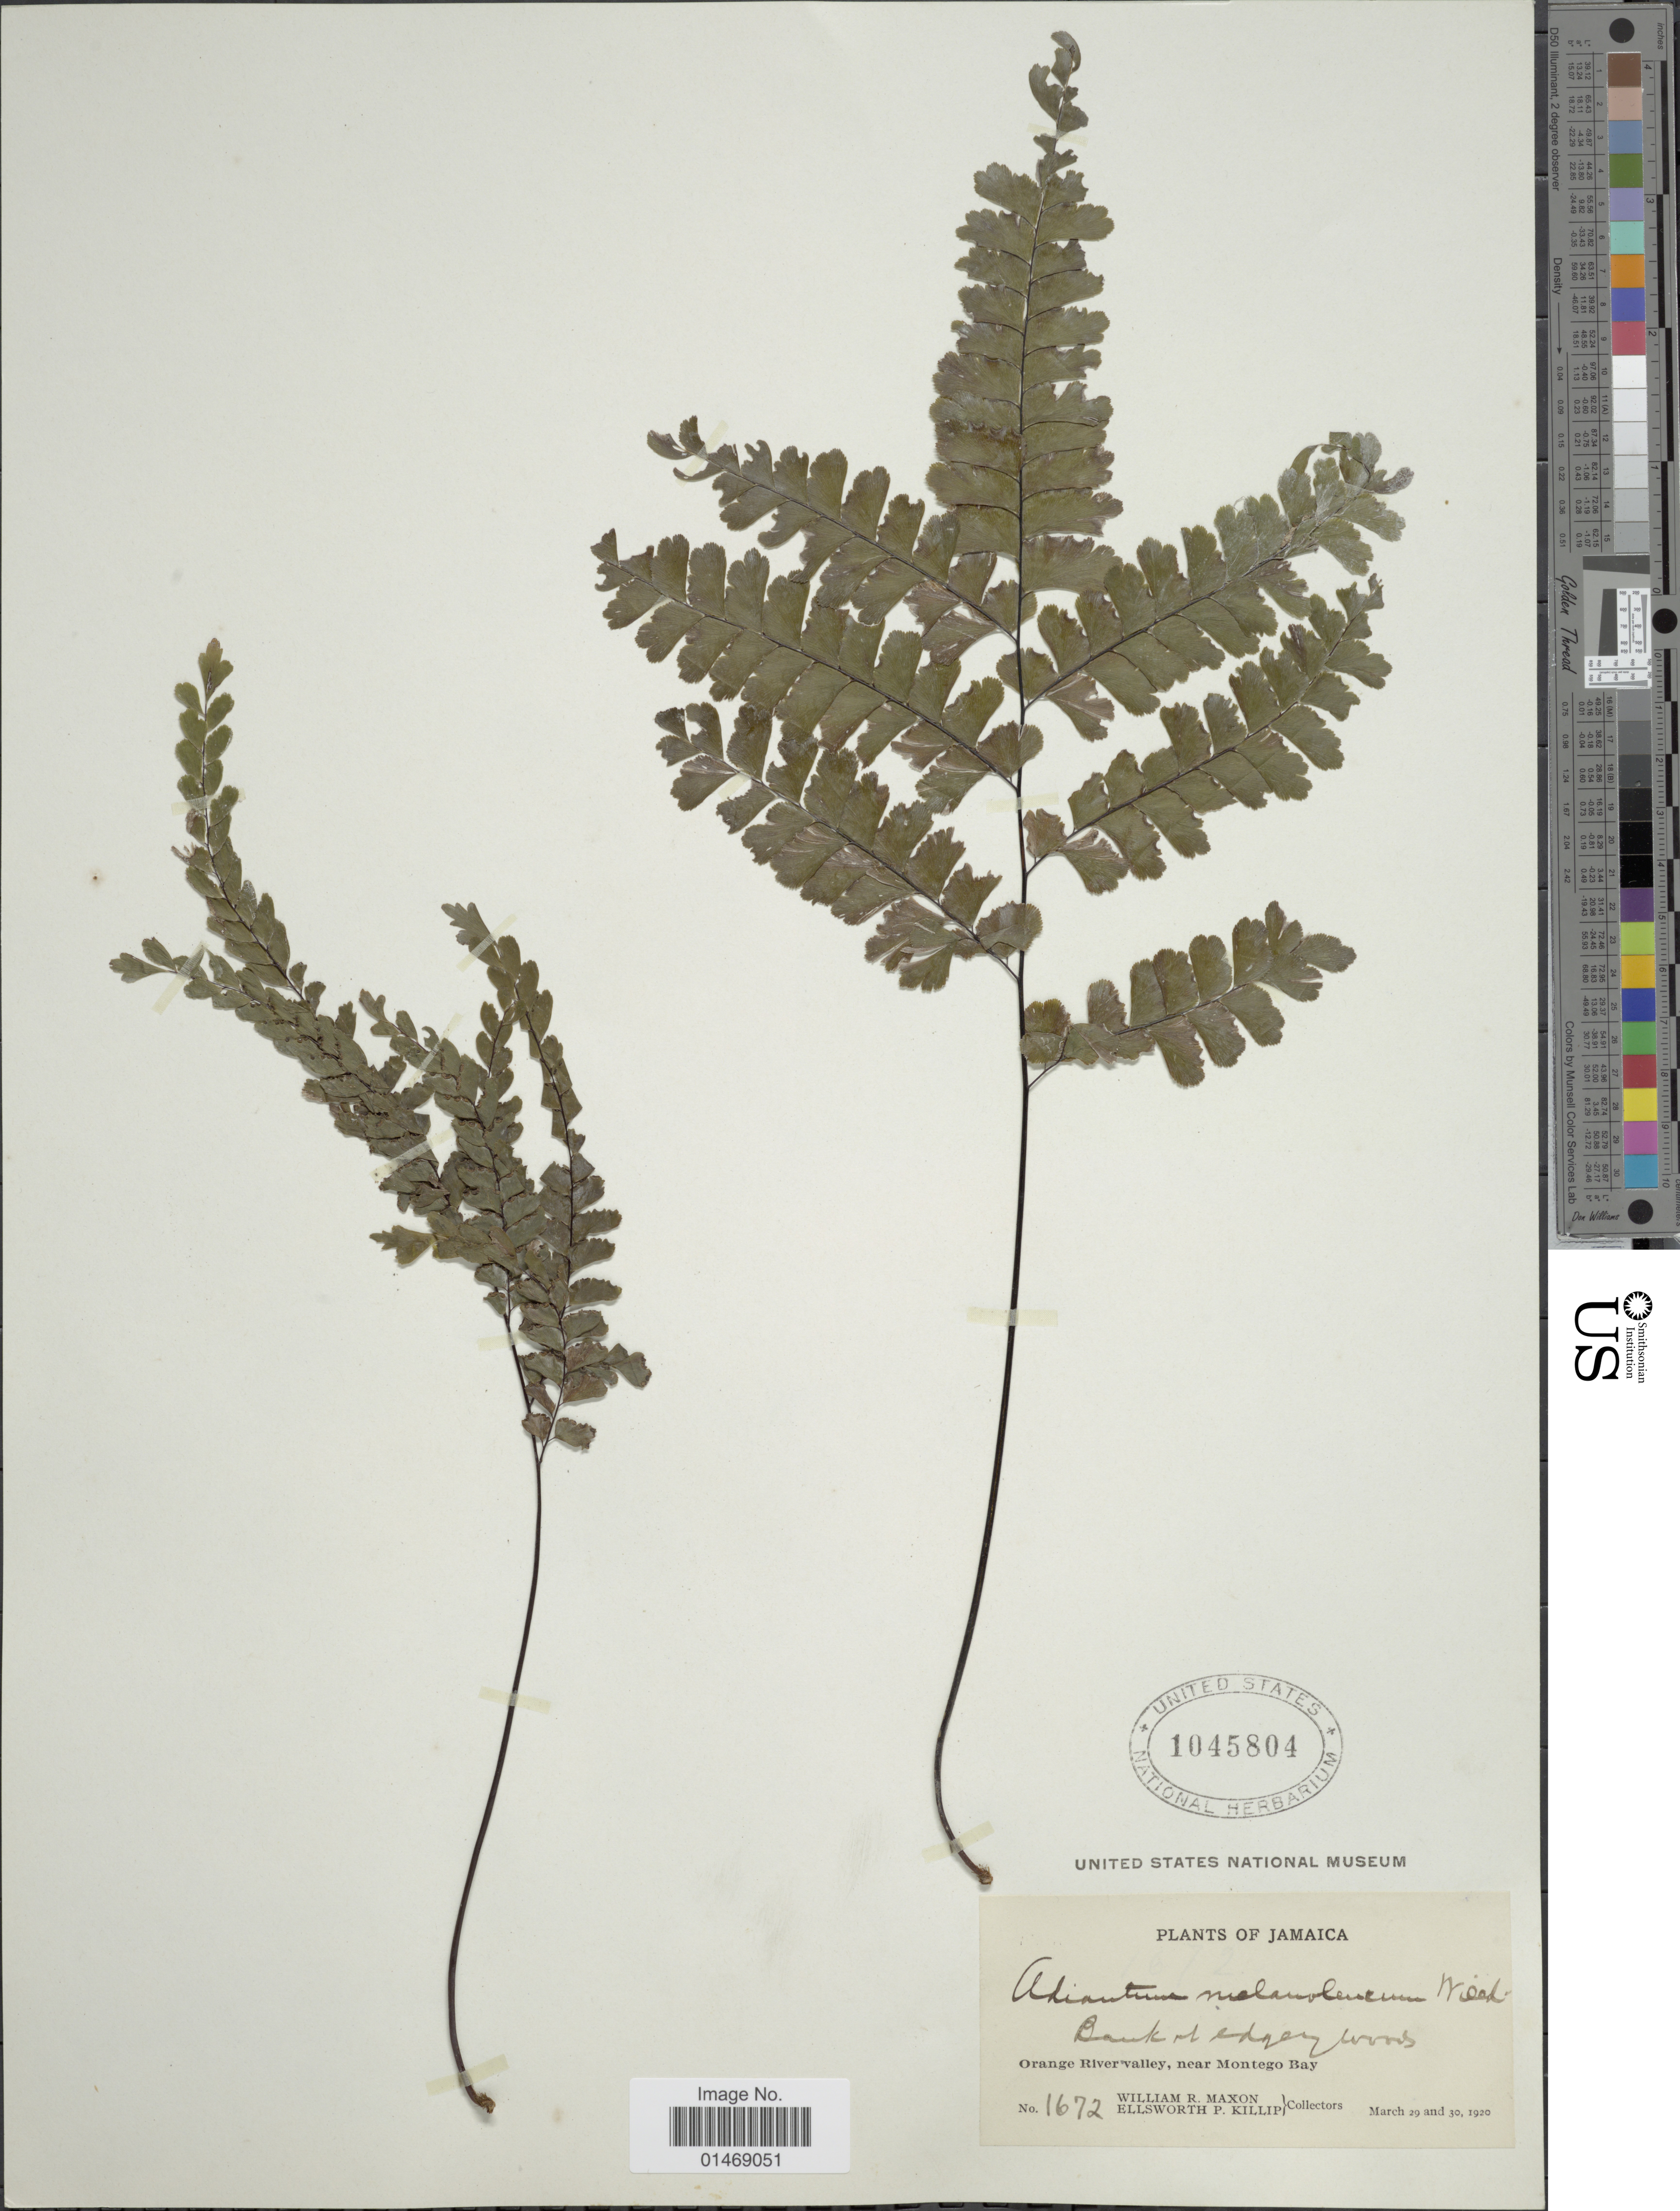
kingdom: Plantae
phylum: Tracheophyta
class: Polypodiopsida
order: Polypodiales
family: Pteridaceae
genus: Adiantum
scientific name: Adiantum melanoleucum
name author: Willd.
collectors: W. R. Maxon & E. P. Killip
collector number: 1672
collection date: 1920-03-29/1920-03-30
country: Jamaica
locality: Orange River valley, near Montego Bay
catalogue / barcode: US 1045804